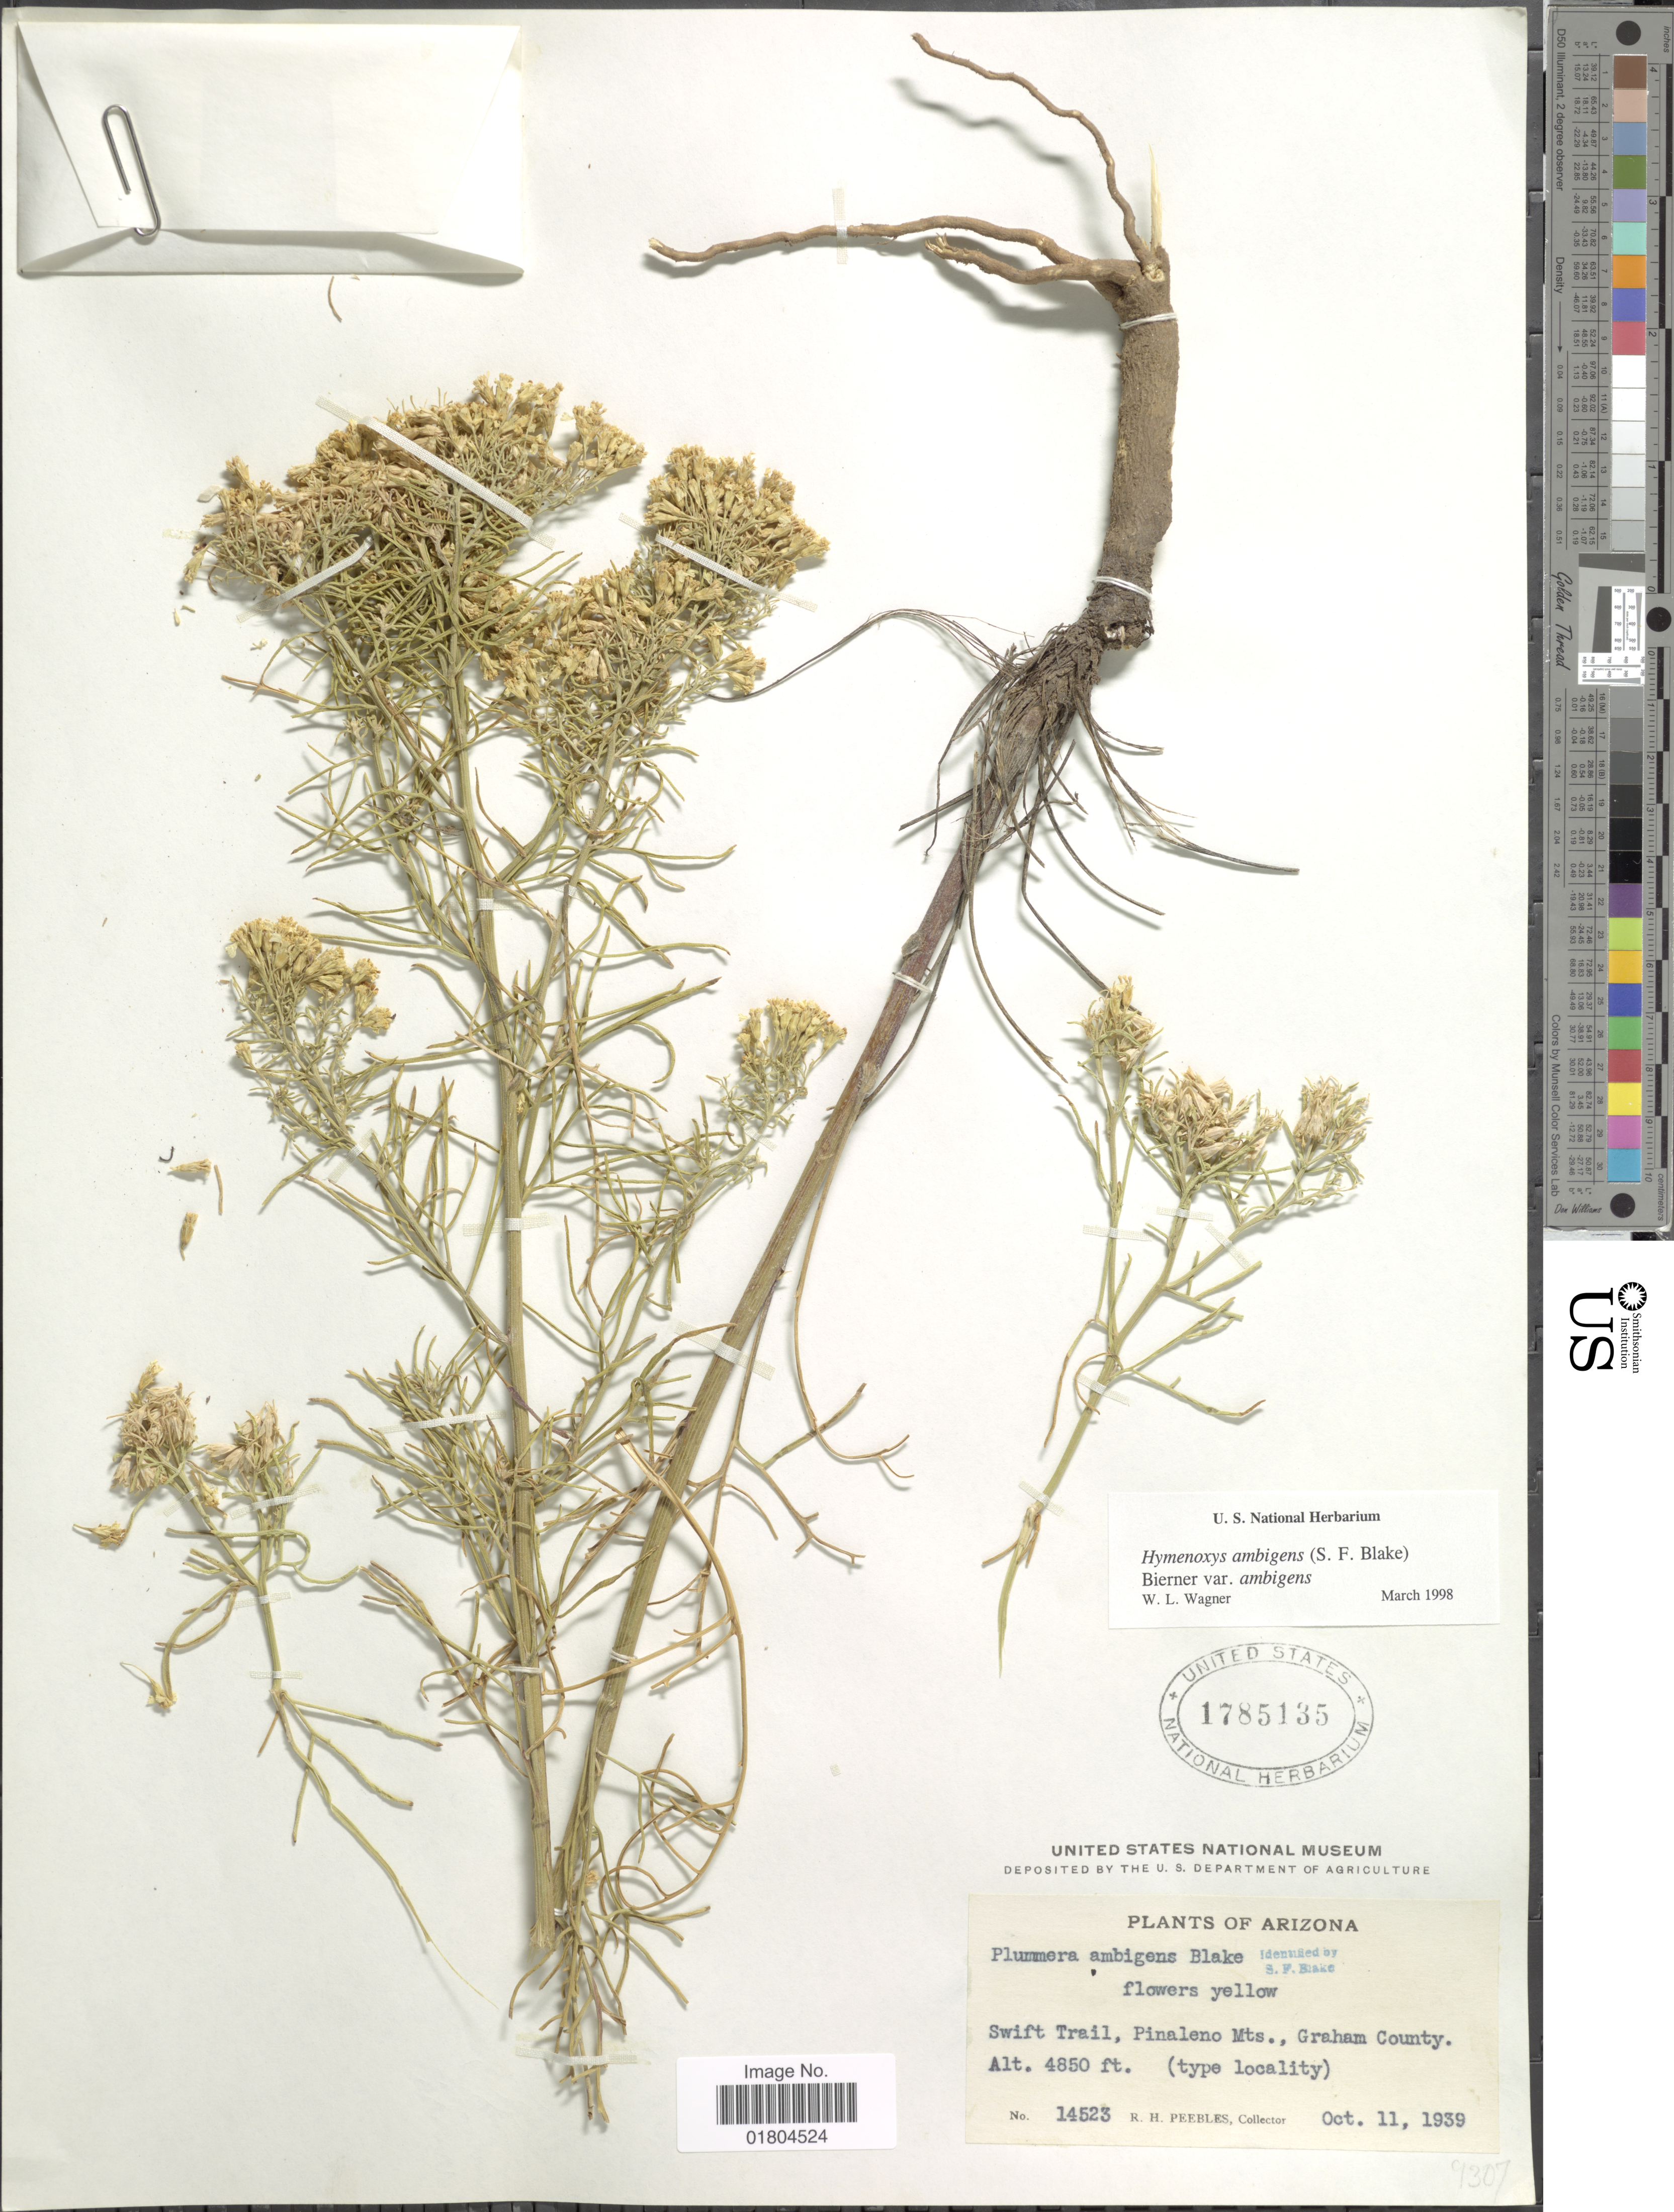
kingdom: Plantae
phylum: Tracheophyta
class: Magnoliopsida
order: Asterales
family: Asteraceae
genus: Hymenoxys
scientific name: Hymenoxys ambigens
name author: (S.F. Blake) Bierner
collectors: R. H. Peebles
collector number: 14523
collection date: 1939-10-11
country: United States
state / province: Arizona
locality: Swift Trail, Pinaleno Mts., Graham County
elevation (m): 1478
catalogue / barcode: US 1785135